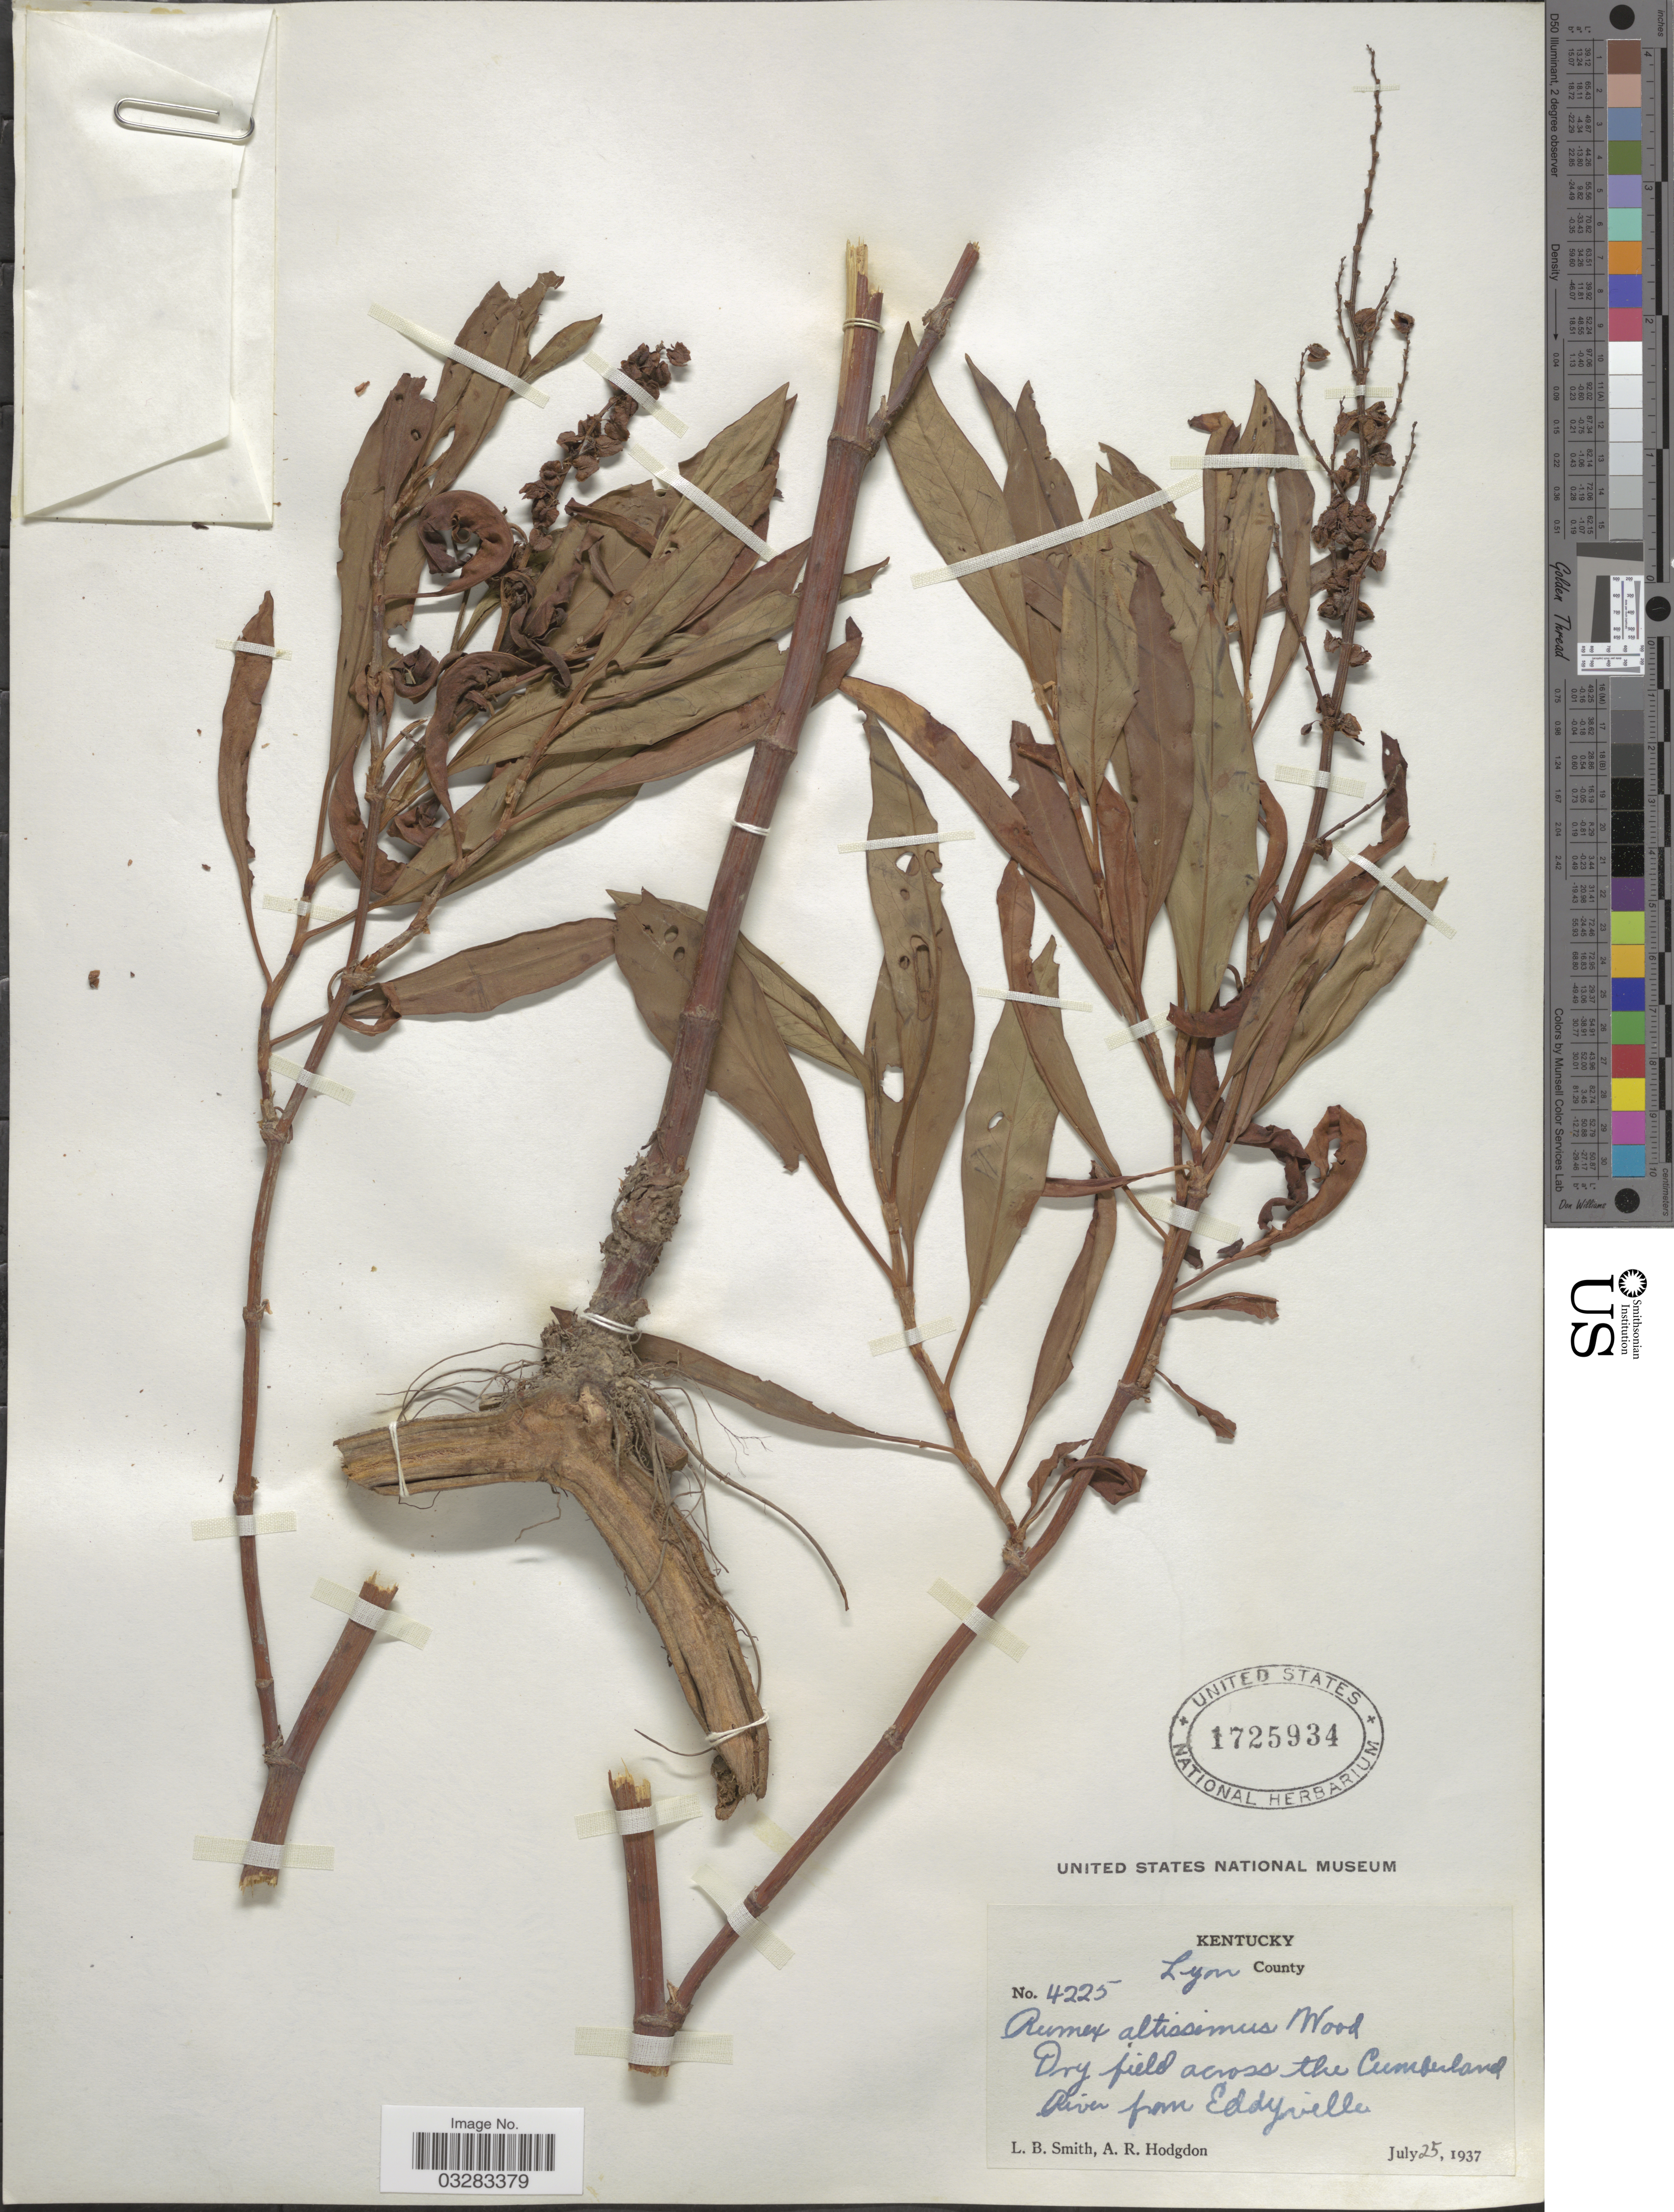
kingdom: Plantae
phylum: Tracheophyta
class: Magnoliopsida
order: Caryophyllales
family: Polygonaceae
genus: Rumex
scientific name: Rumex altissimus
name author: Alph. Wood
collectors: L. Smith & A. R. Hodgdon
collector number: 4225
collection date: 1937-07-25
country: United States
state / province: Kentucky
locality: Lyon County. Dry field across the Cumberland River from Eddyville.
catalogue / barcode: US 1725934